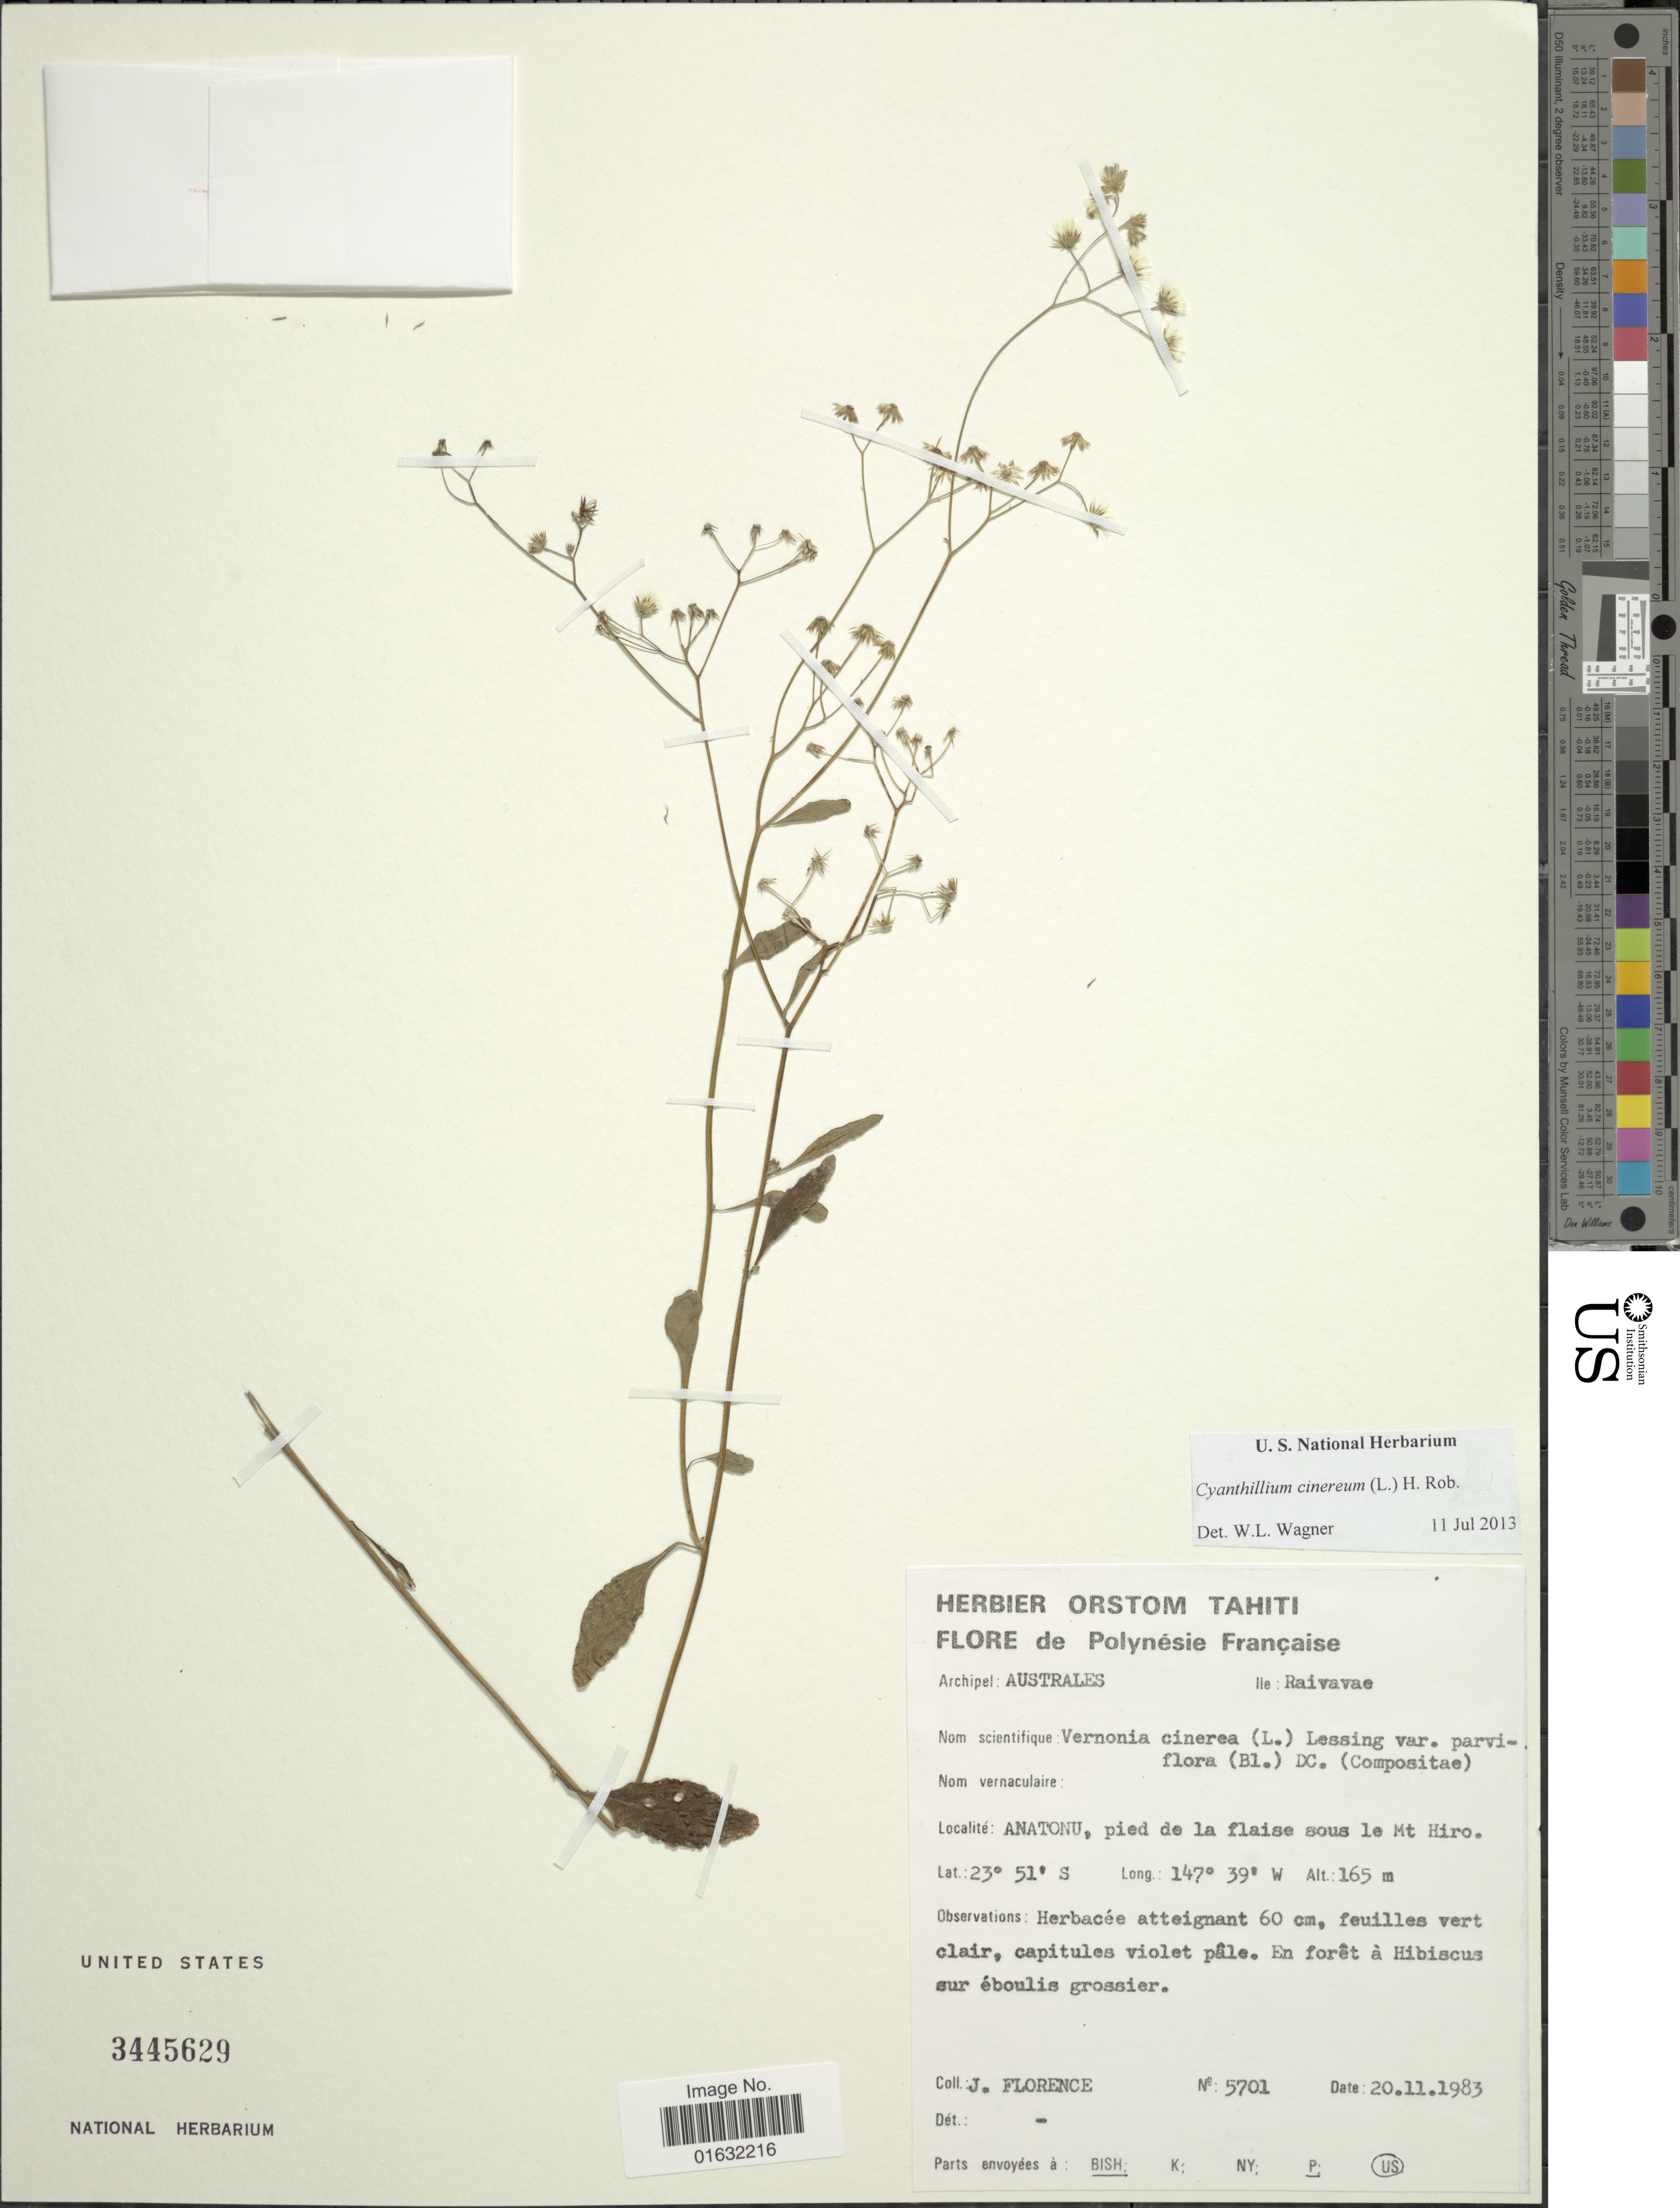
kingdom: Plantae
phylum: Tracheophyta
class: Magnoliopsida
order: Asterales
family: Asteraceae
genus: Cyanthillium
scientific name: Cyanthillium cinereum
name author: (L.) H. Rob.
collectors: J. Florence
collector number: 5701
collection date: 1983-11-20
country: French Polynesia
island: Raivavae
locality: Raivavae, Anatonu, peid de la flaise sous le Mt. Hiro, Australes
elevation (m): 165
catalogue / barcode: US 3445629